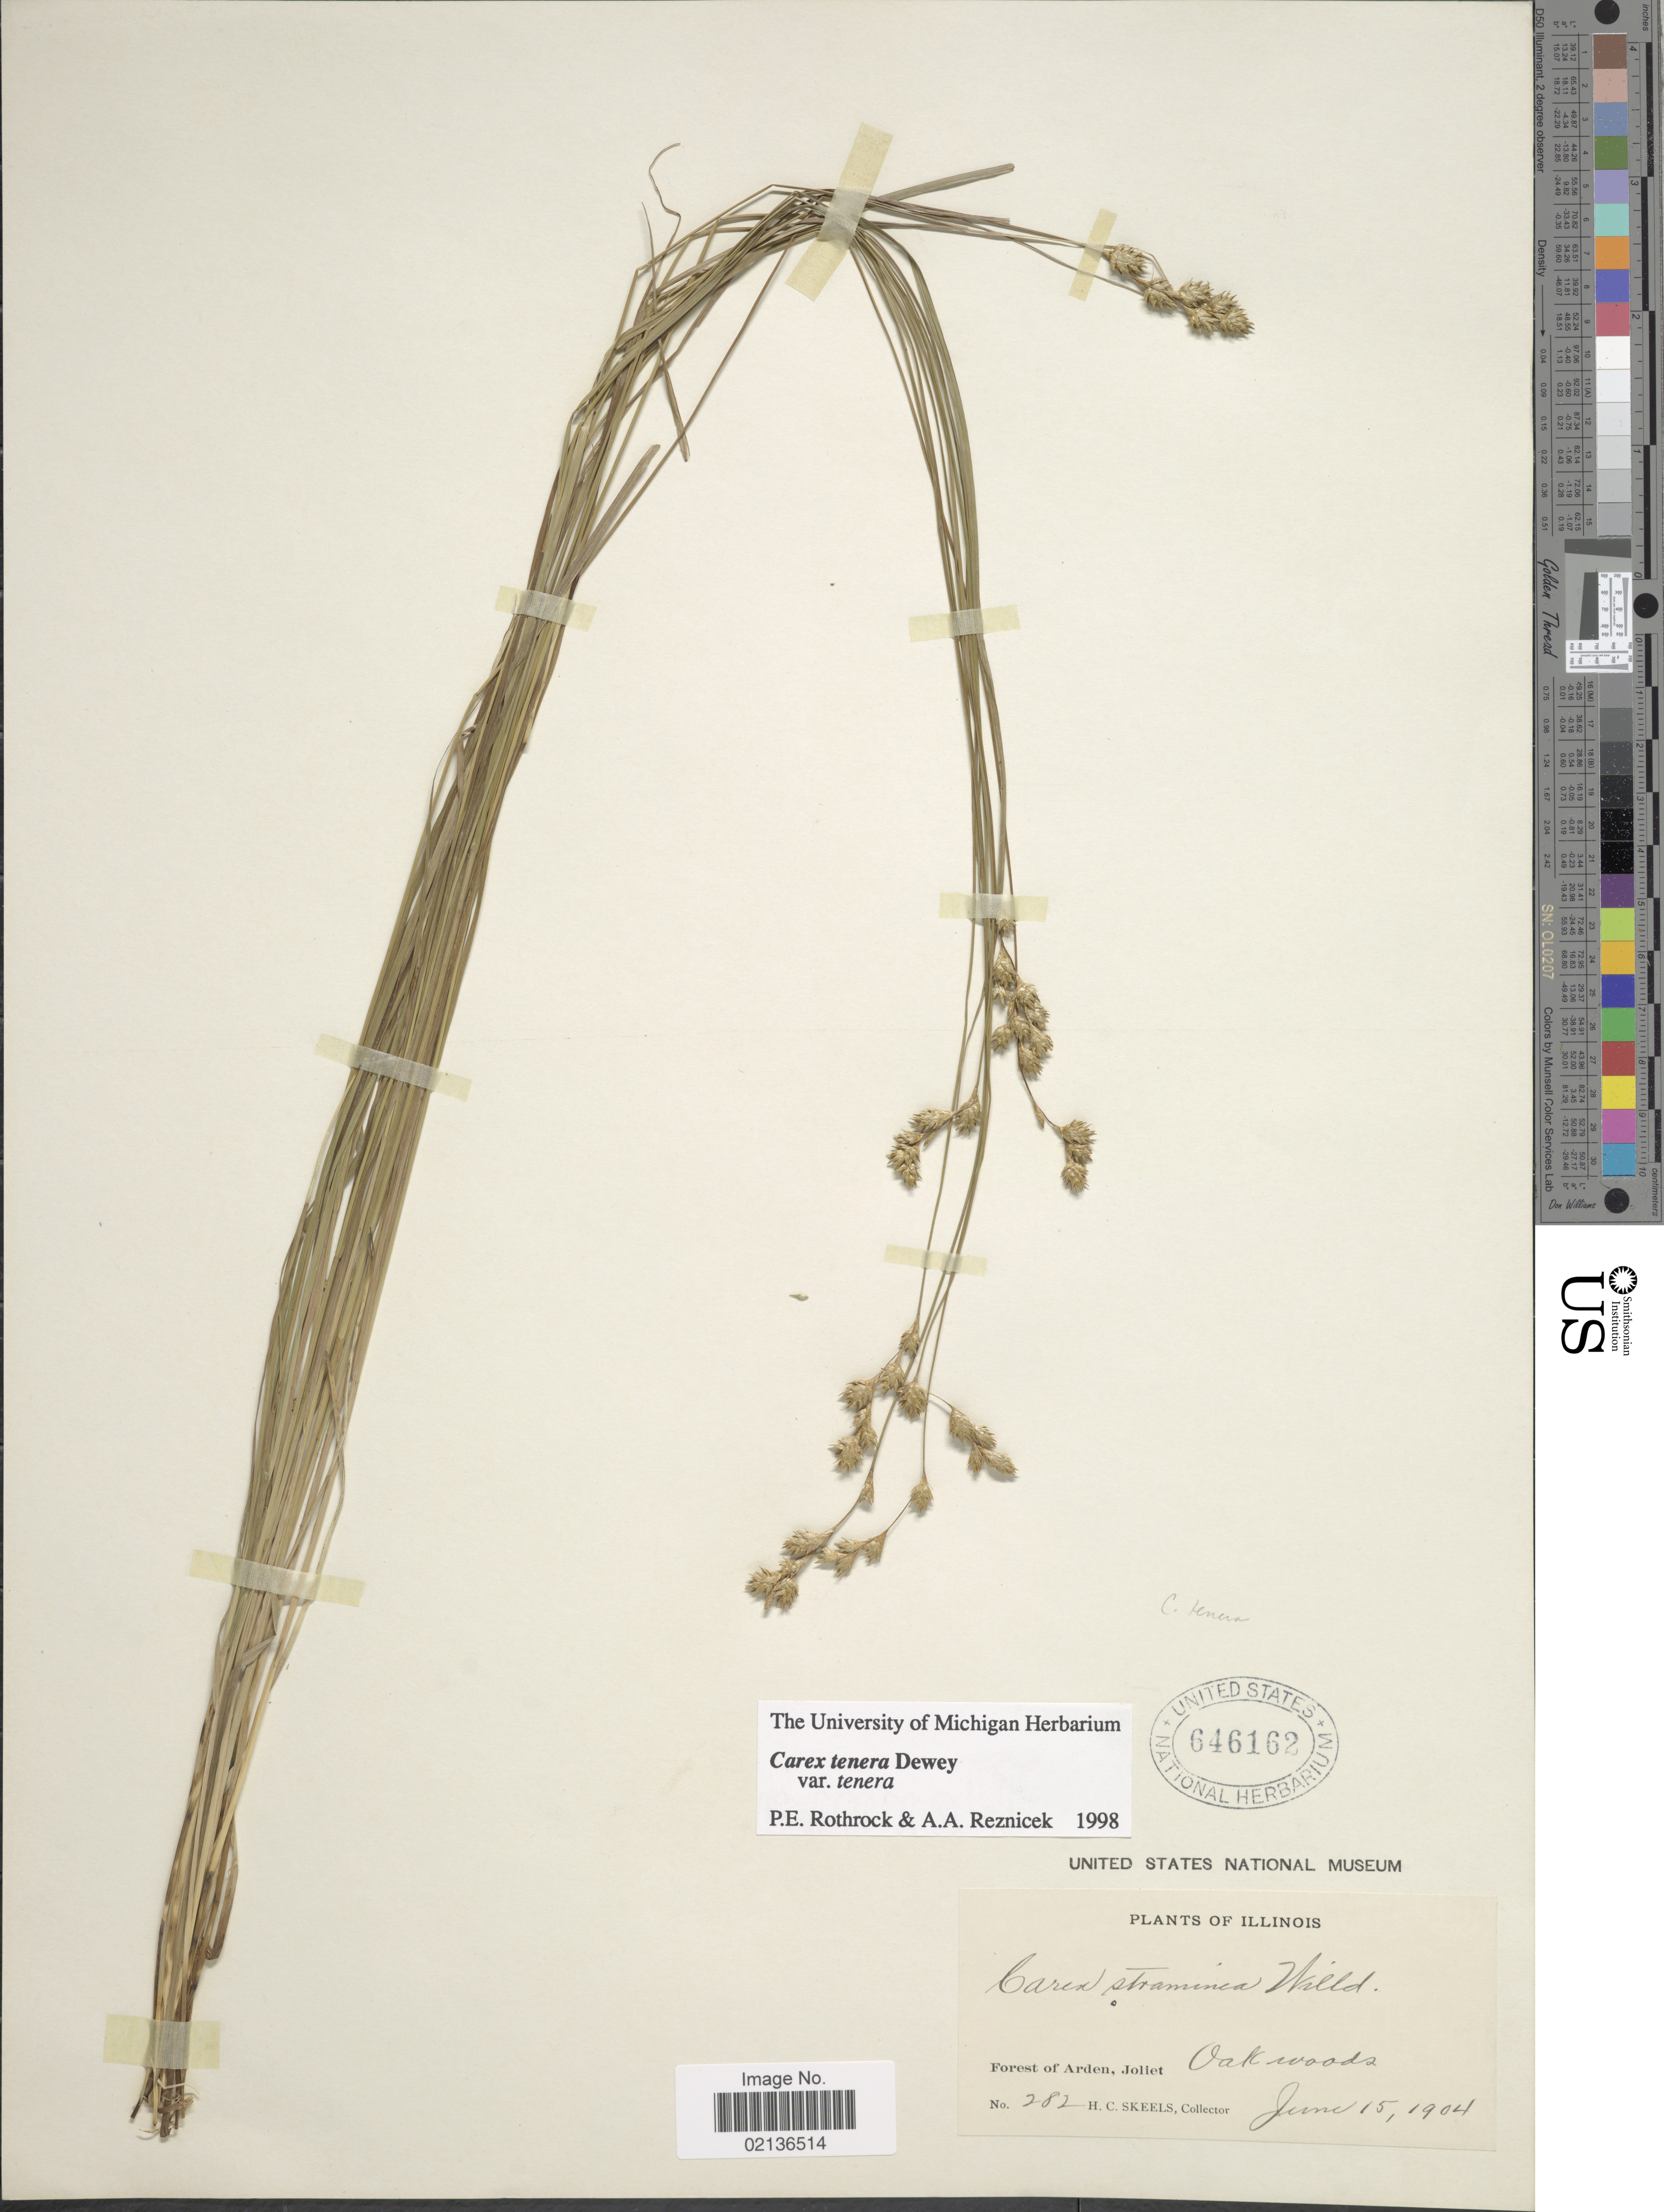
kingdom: Plantae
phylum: Tracheophyta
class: Liliopsida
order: Poales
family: Cyperaceae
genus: Carex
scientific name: Carex tenera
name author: Dewey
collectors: H. Skeels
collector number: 282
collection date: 1904-06-15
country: United States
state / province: Illinois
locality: Forest of Arden, Joliet, Oak woods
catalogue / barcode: US 646162